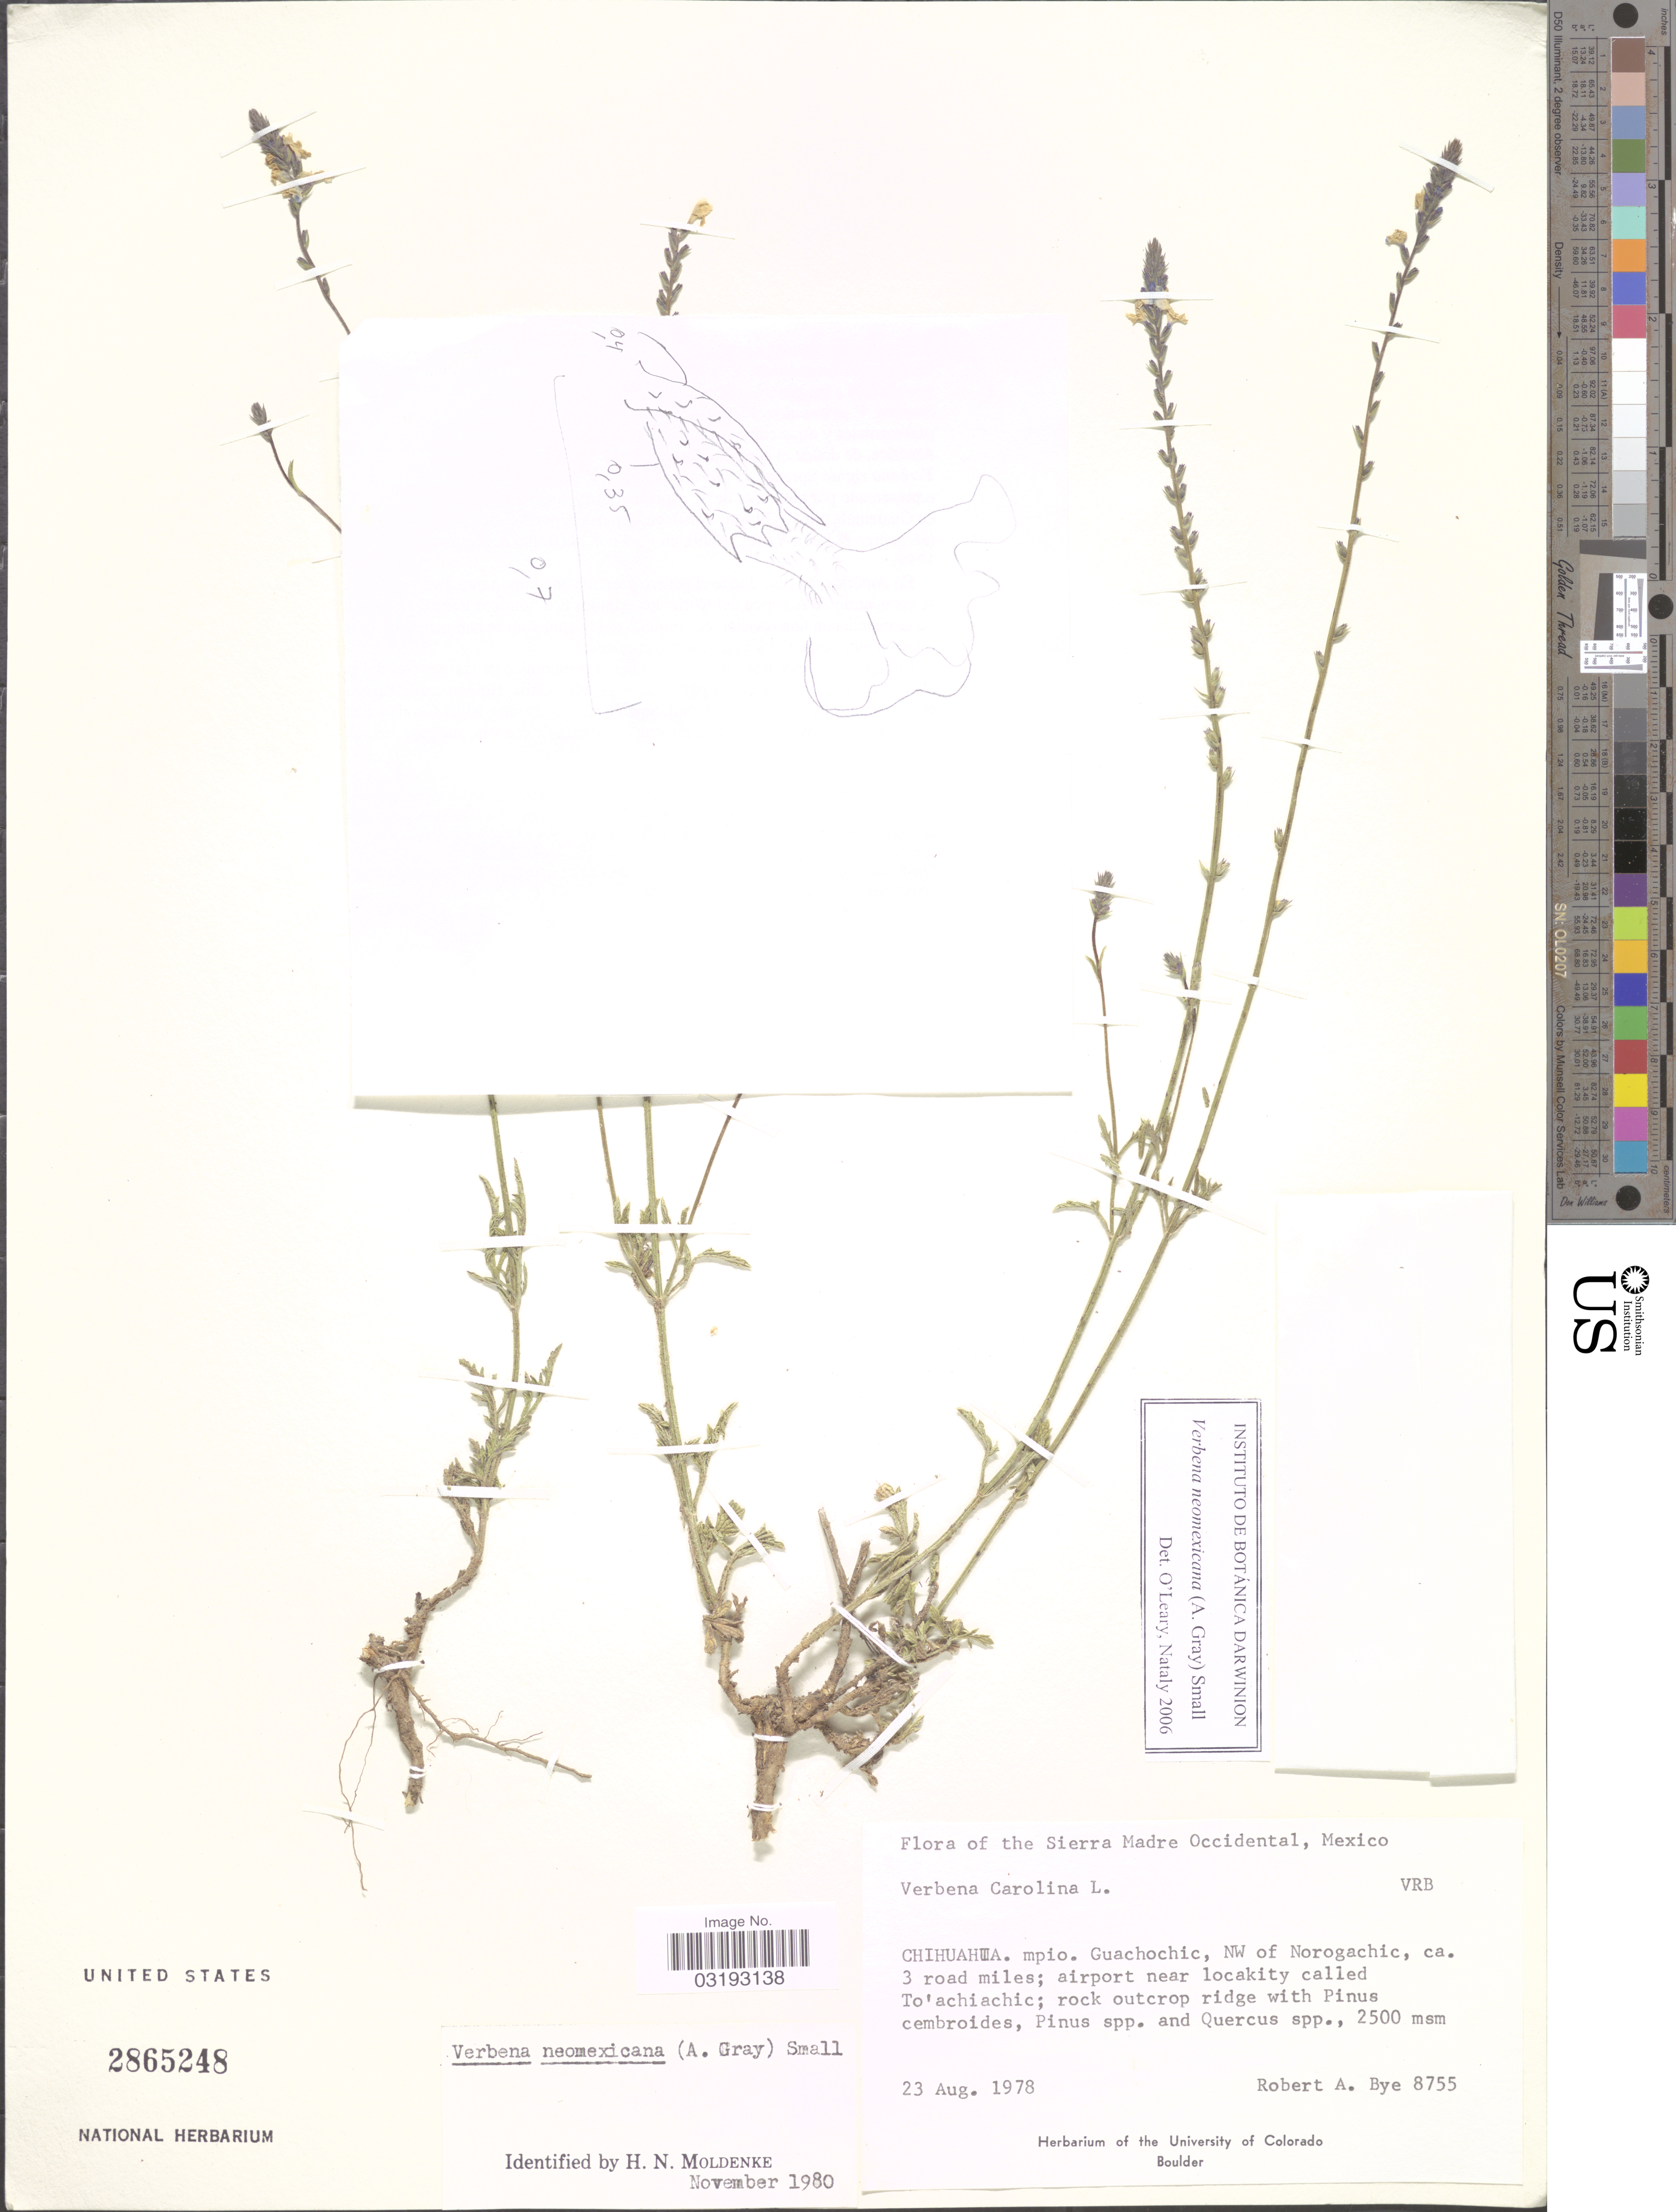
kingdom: Plantae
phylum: Tracheophyta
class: Magnoliopsida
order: Lamiales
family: Verbenaceae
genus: Verbena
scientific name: Verbena neomexicana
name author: (A. Gray) Small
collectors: R. A. Bye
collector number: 8755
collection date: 1978-08-23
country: Mexico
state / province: Chihuahua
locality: The Sierra Madre Occidental. Mpio. Guachochic. MW of Norogachic, ca. 3 road miles; airport near locakity called To'achiachic.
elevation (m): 2500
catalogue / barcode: US 2865248